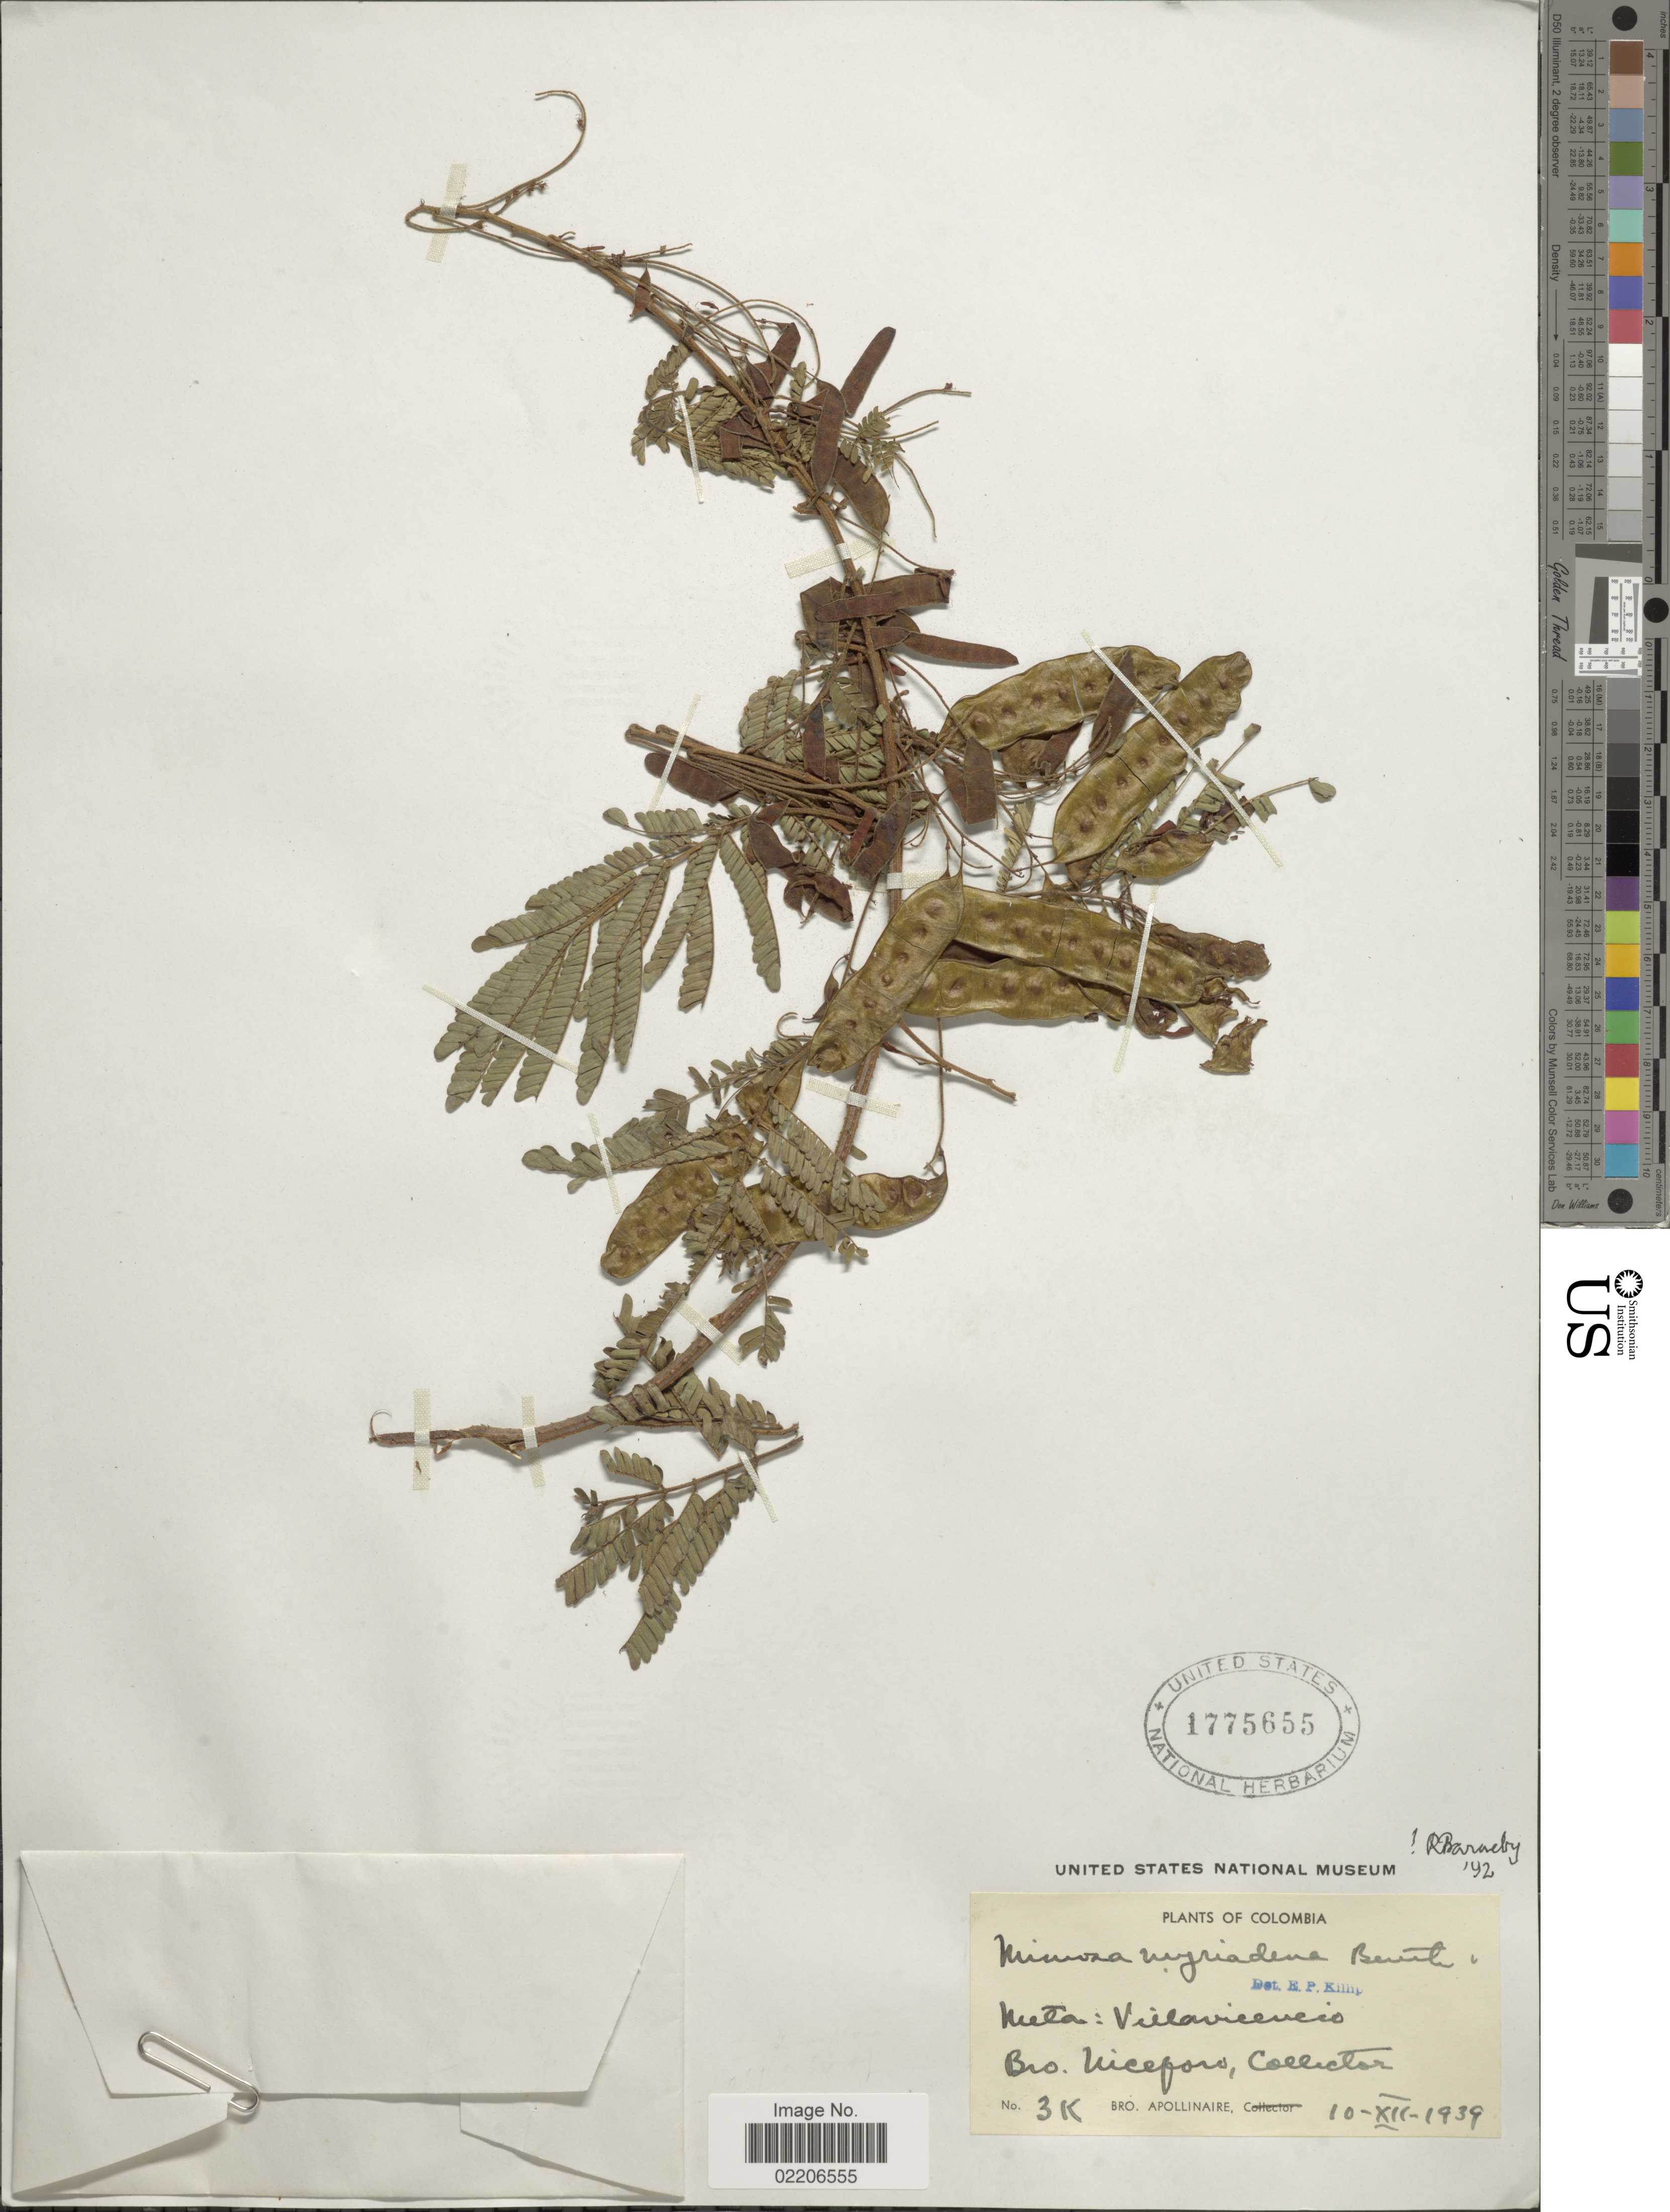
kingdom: Plantae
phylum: Tracheophyta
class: Magnoliopsida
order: Fabales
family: Fabaceae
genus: Mimosa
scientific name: Mimosa myriadenia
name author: Benth.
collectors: M. Niceforo & Bro. Apollinaire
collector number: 3K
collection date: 1939-12-10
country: Colombia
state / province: Meta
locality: Meta: Villavicencio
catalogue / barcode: US 1775655